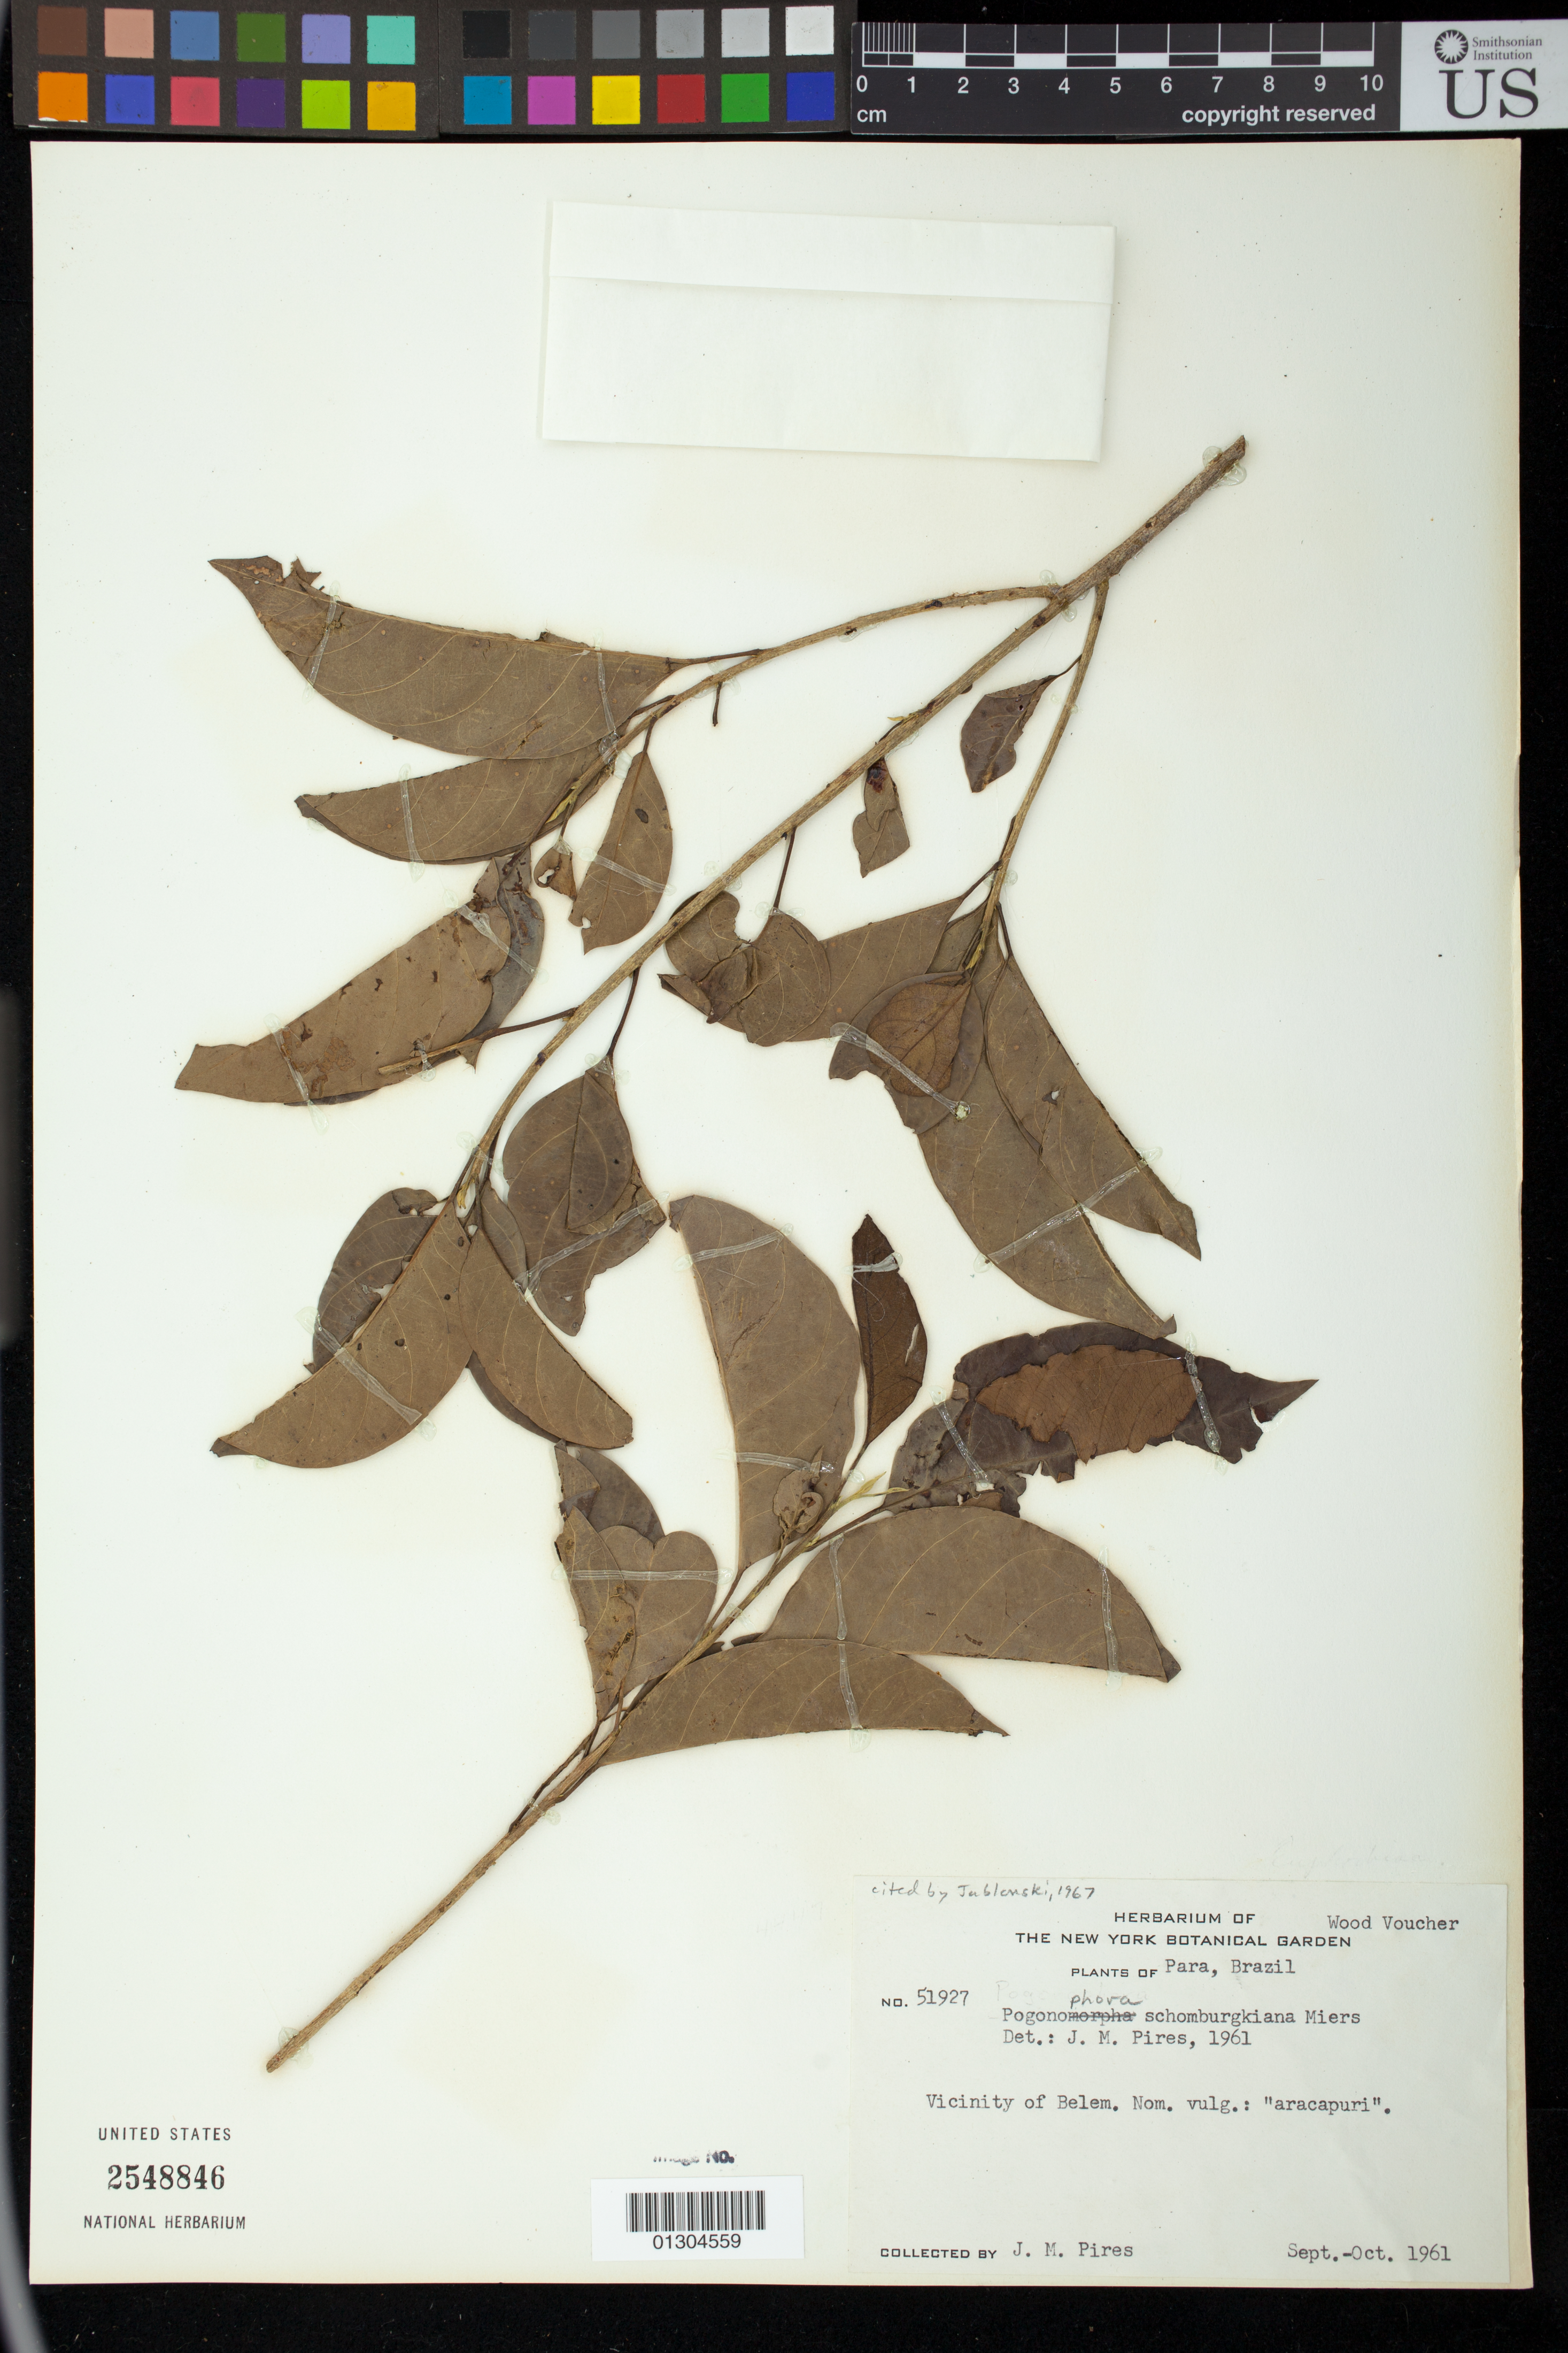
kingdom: Plantae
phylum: Tracheophyta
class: Magnoliopsida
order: Malpighiales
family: Peraceae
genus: Pogonophora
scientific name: Pogonophora schomburgkiana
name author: Miers ex Benth.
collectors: J. M. Pires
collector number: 51927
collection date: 1961-09-01/1961-10-31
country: Brazil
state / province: Pará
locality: Vicinity of Belem.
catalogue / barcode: US 2548846